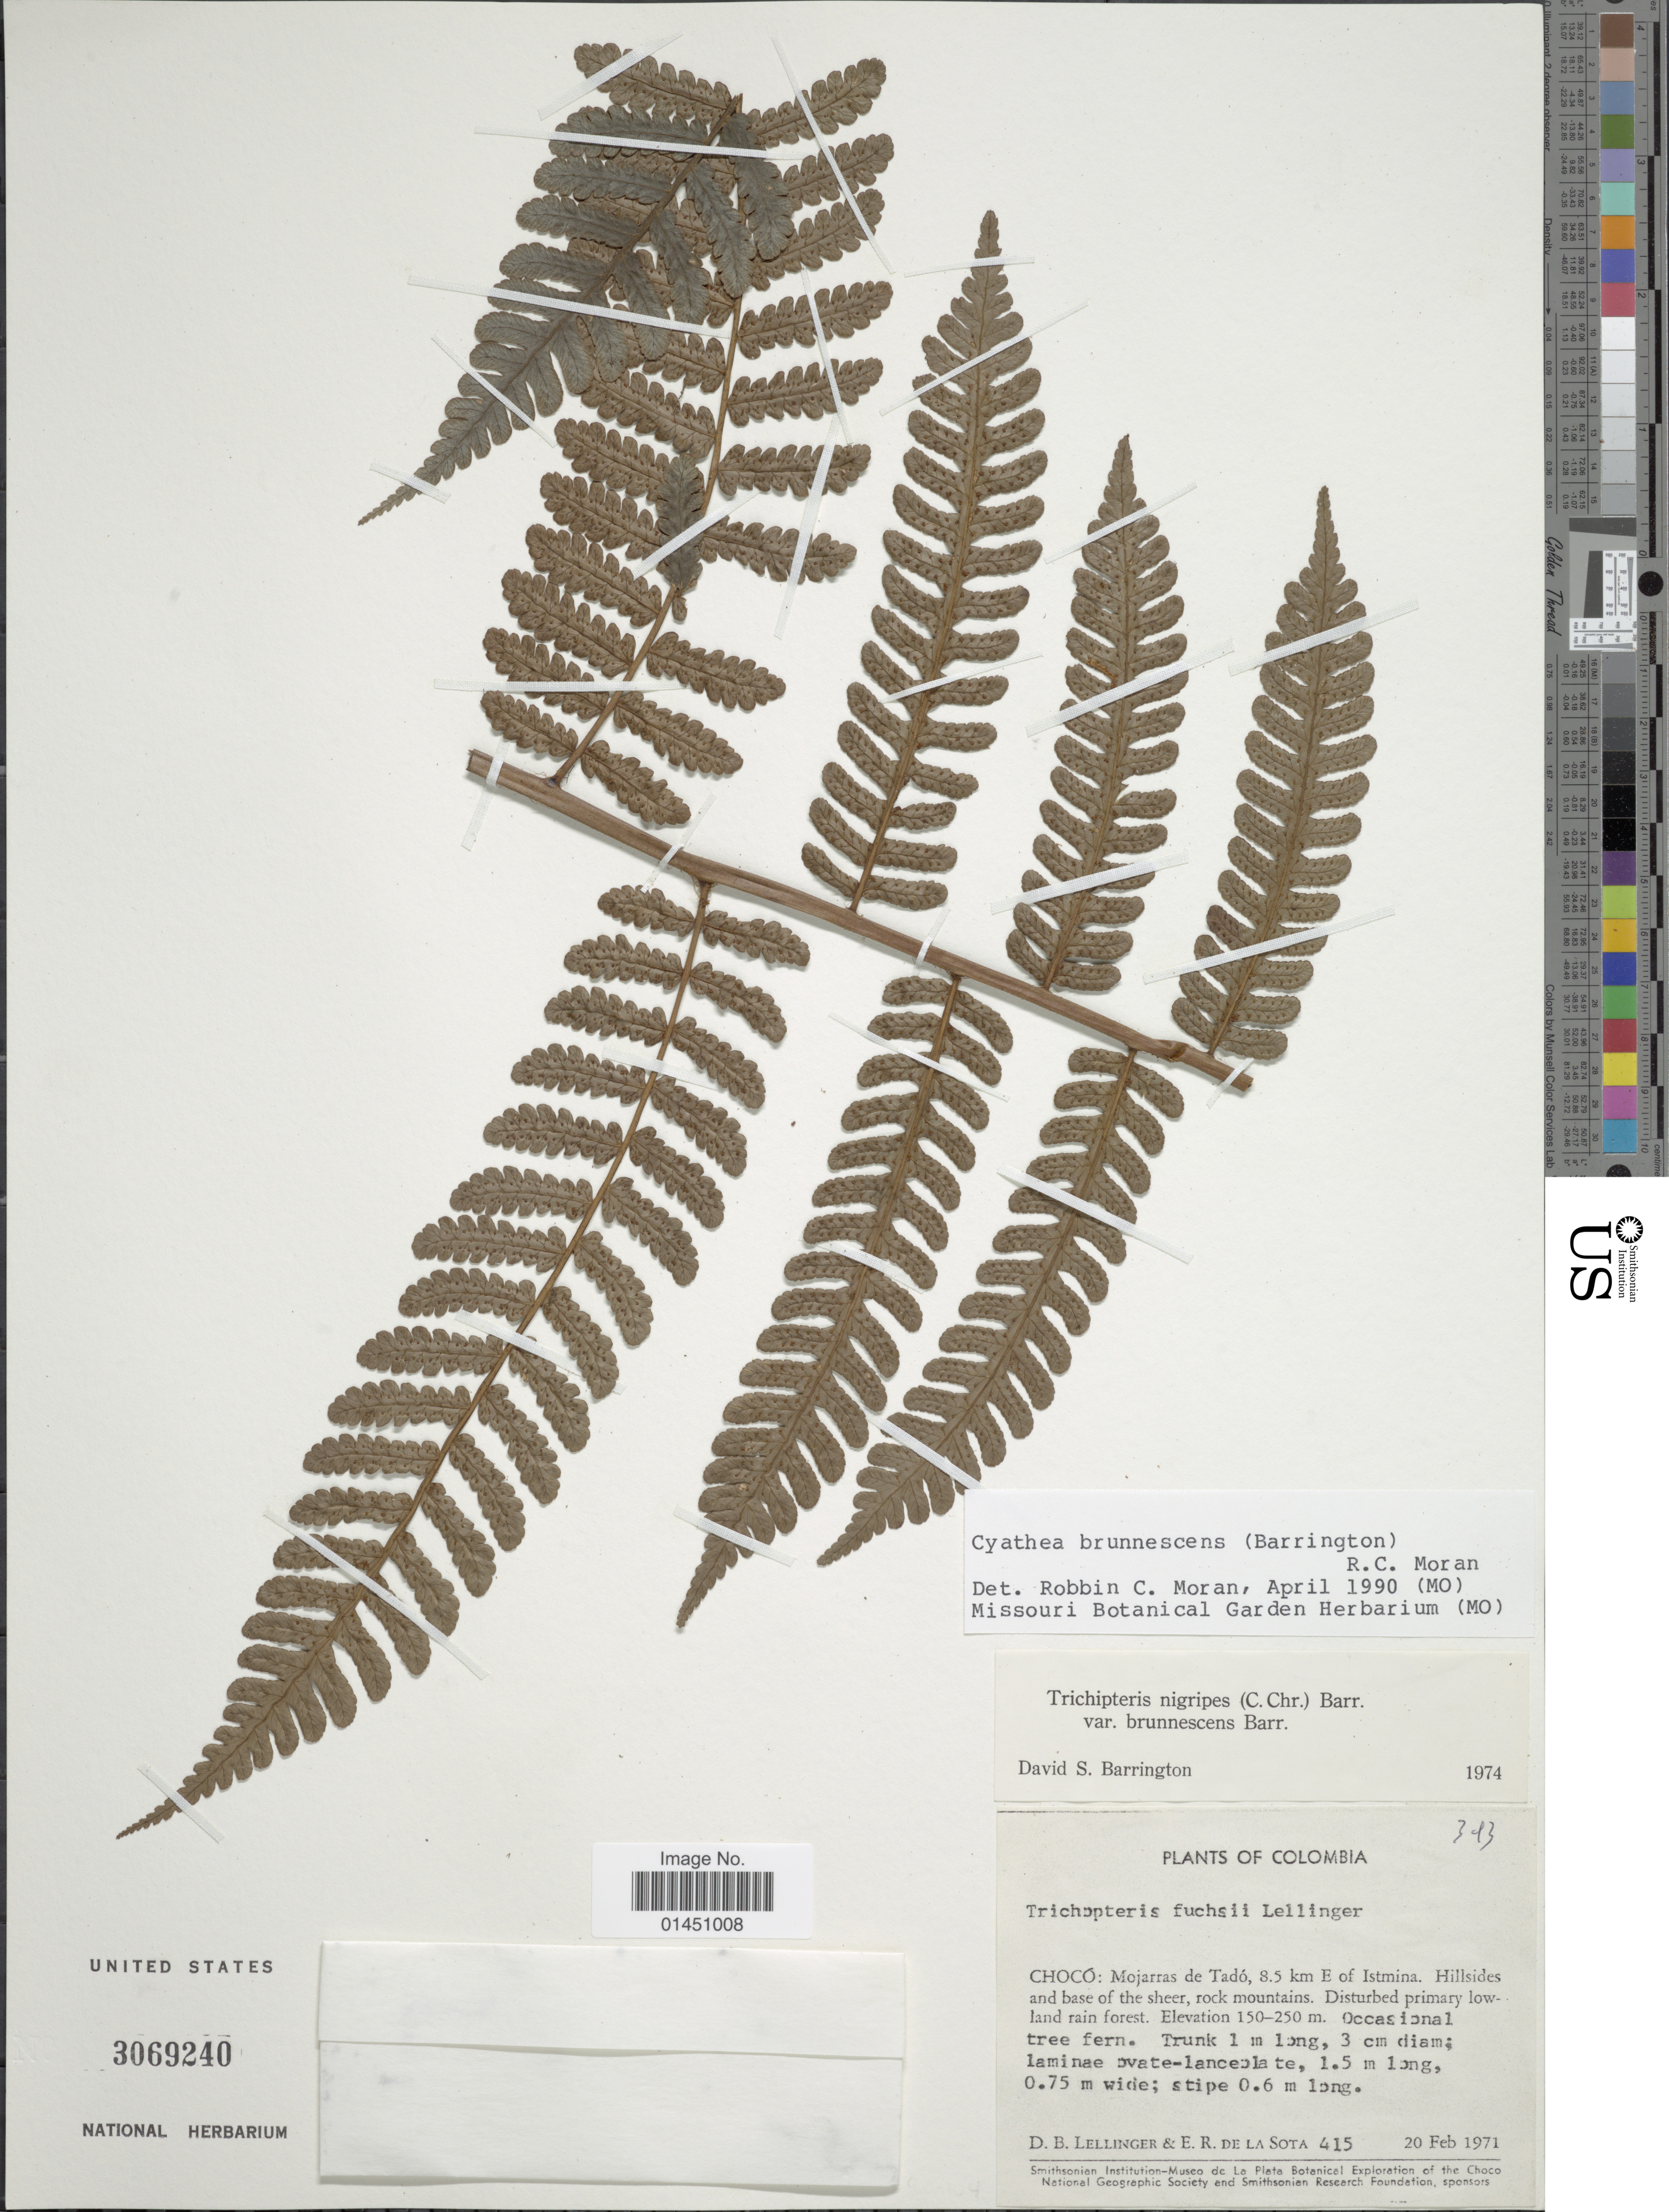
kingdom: Plantae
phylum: Tracheophyta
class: Polypodiopsida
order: Cyatheales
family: Cyatheaceae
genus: Cyathea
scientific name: Cyathea brunnescens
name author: (Barrington) R.C. Moran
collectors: D. B. Lellinger & E. R. de la Sota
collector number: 415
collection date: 1971-02-20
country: Colombia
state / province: Chocó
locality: Mojarras de Tado, 8.5 km E of Istmina.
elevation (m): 150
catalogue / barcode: US 3069240